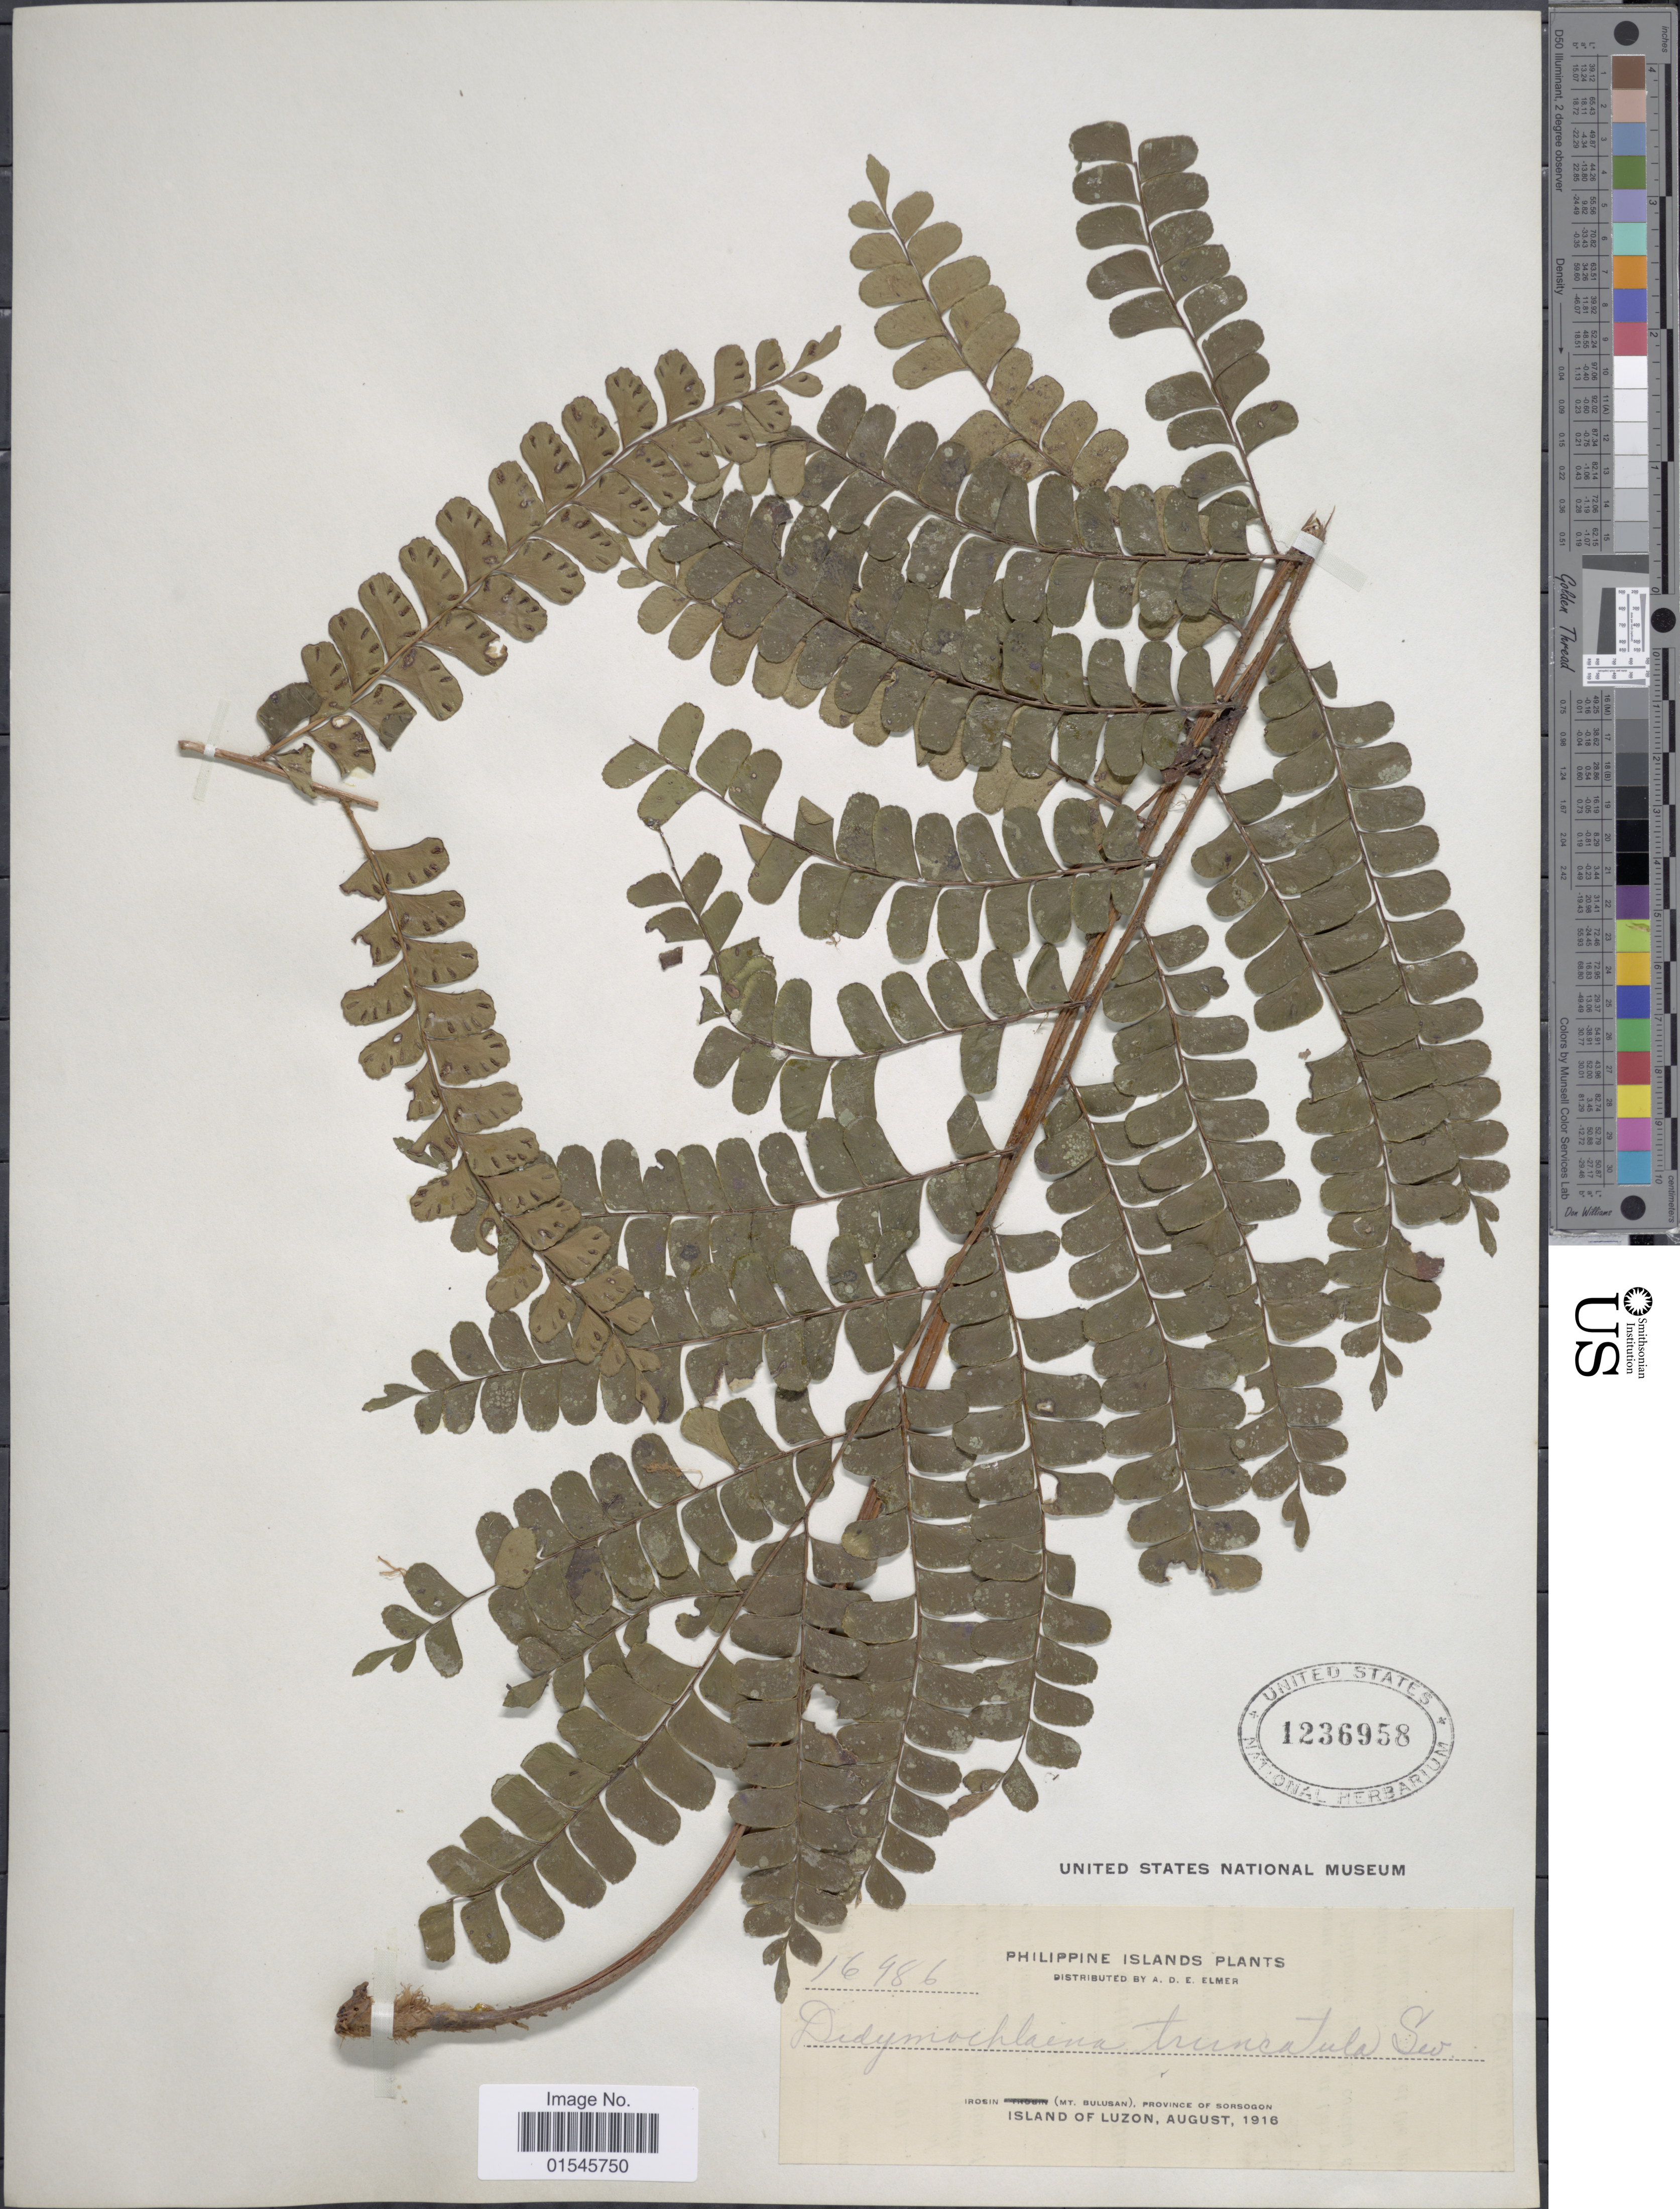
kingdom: Plantae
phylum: Tracheophyta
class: Polypodiopsida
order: Polypodiales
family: Didymochlaenaceae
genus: Didymochlaena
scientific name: Didymochlaena truncatula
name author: (Sw.) J. Sm.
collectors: A. D. E. Elmer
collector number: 16986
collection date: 1916-08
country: Philippines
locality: Philippine Islands, Irosin (mt Bulusan), province of Sorsogon, Island of Luzon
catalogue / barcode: US 1236958